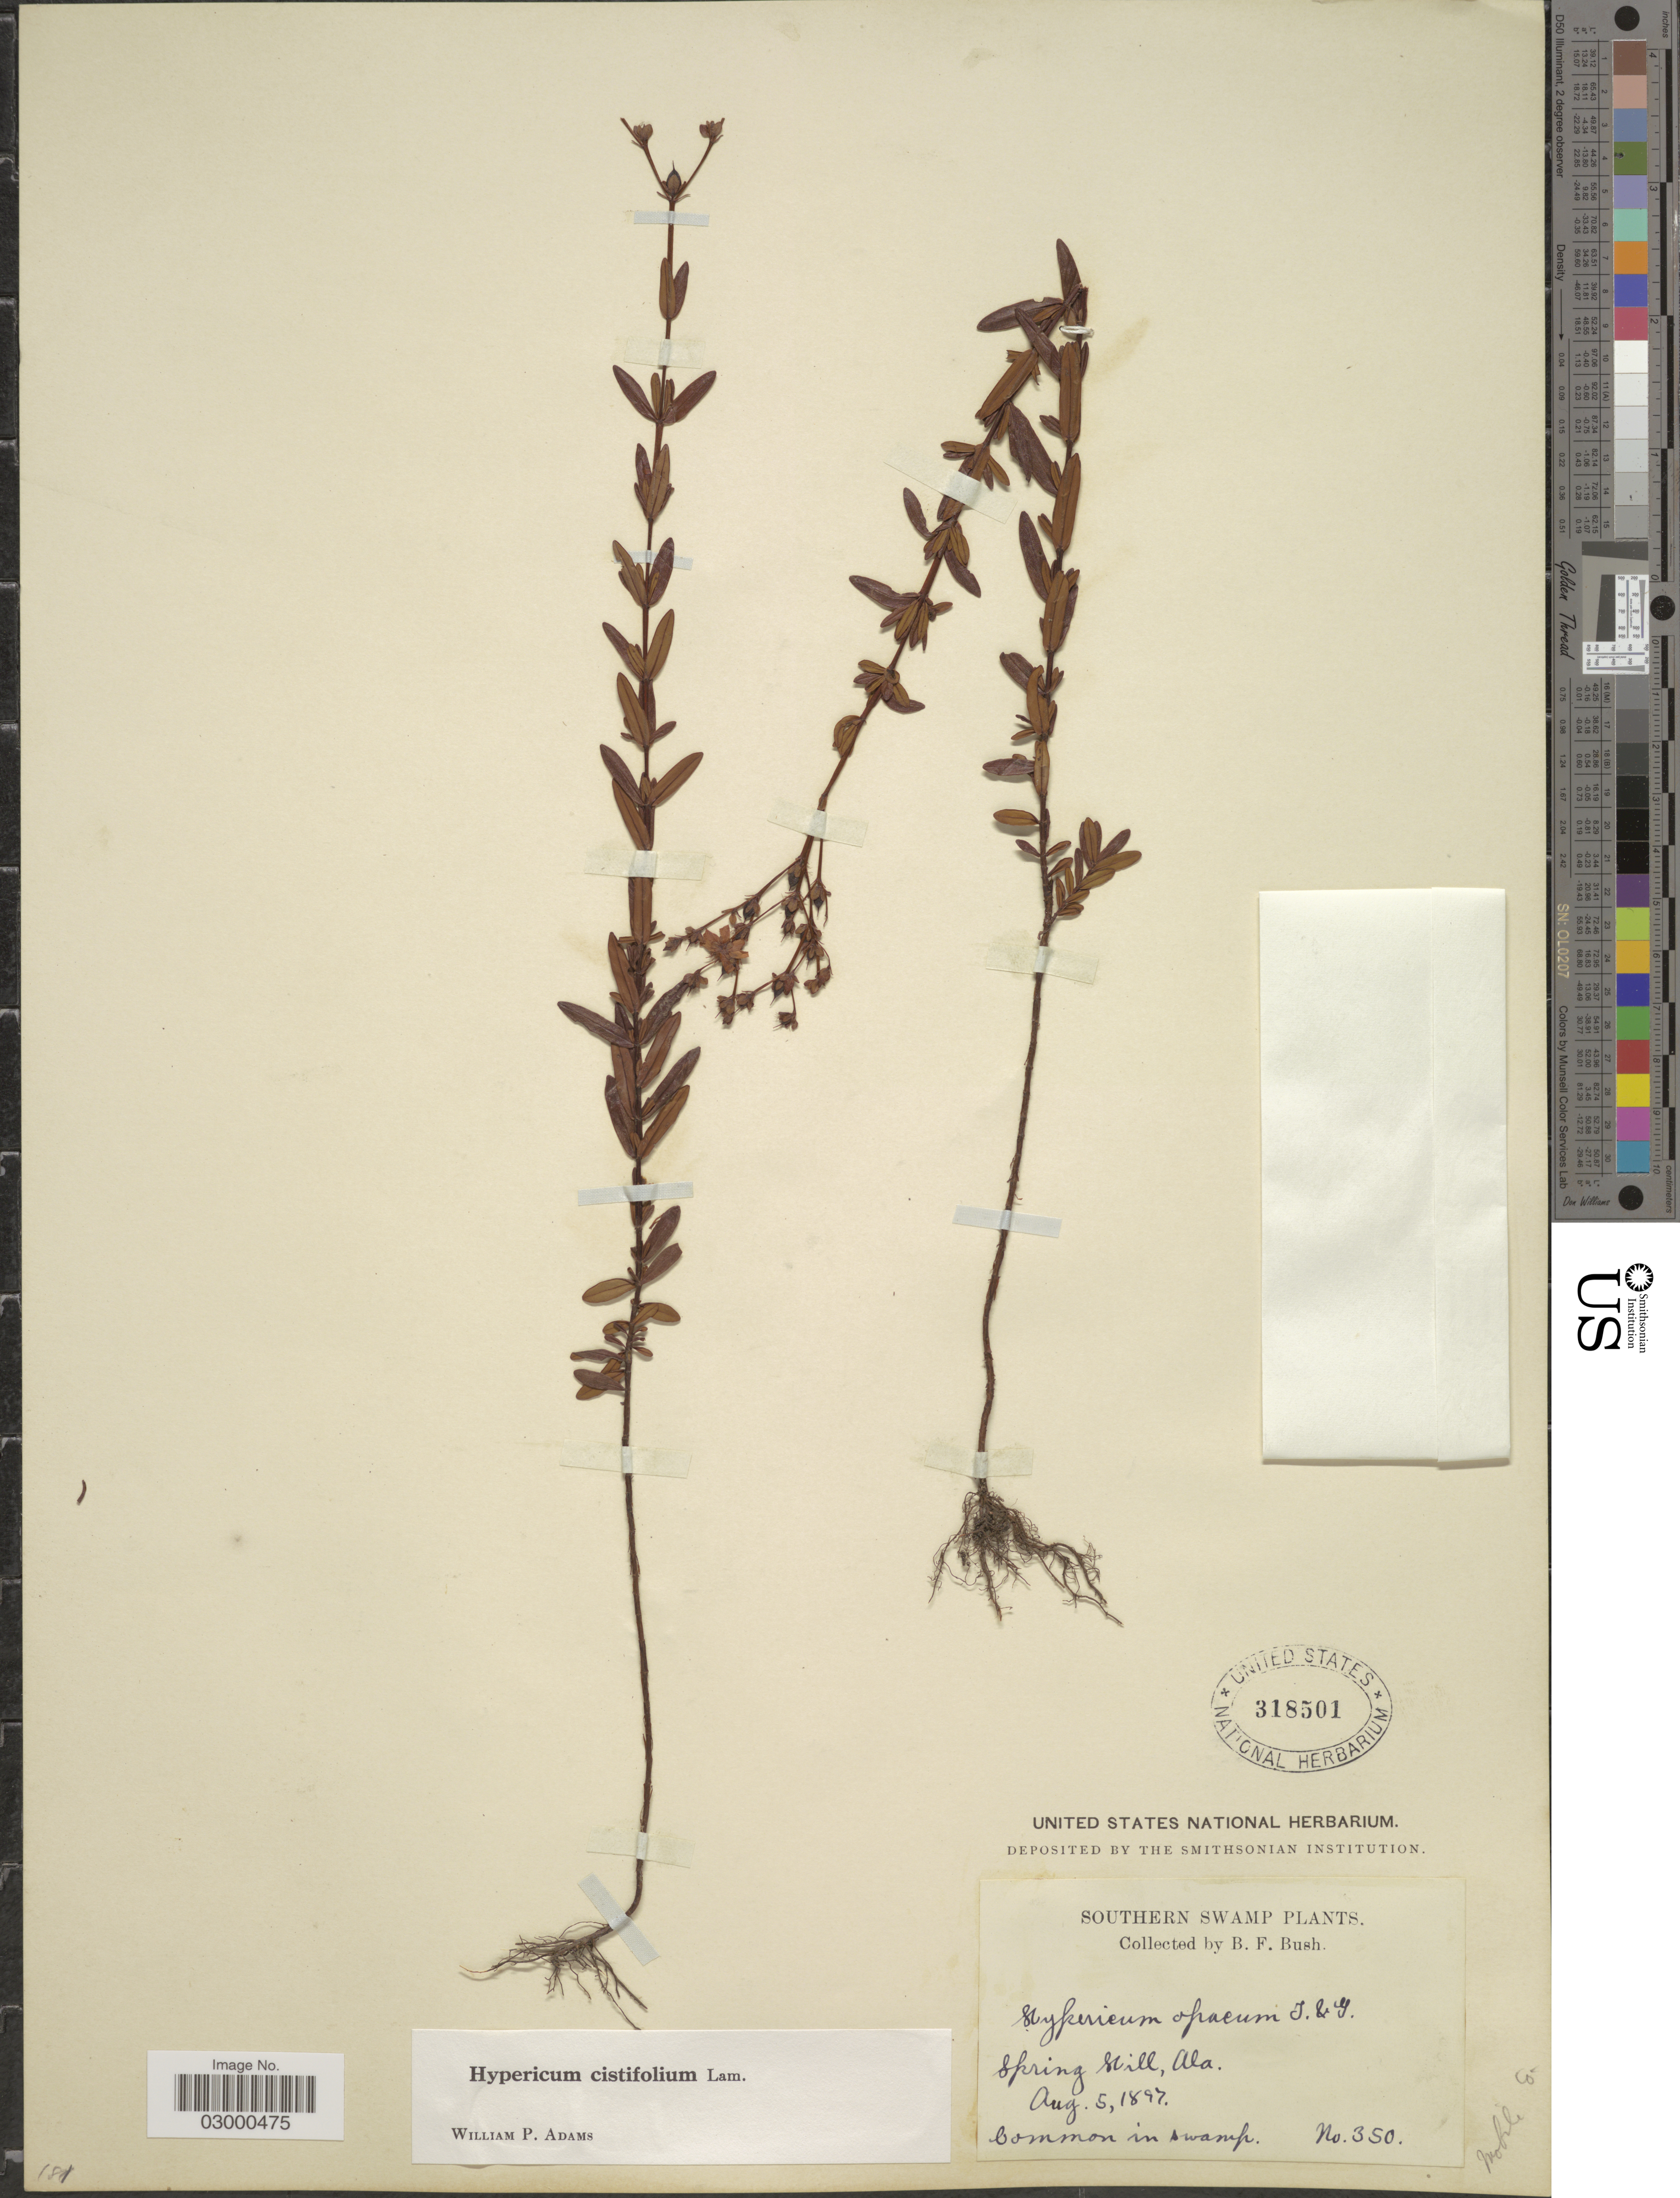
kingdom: Plantae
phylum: Tracheophyta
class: Magnoliopsida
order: Malpighiales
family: Hypericaceae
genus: Hypericum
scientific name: Hypericum cistifolium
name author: Lam.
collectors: B. F. Bush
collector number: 350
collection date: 1897-08-05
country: United States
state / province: Alabama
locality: Southern Swamp, Spring Hill. Mobile Co.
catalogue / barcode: US 318501